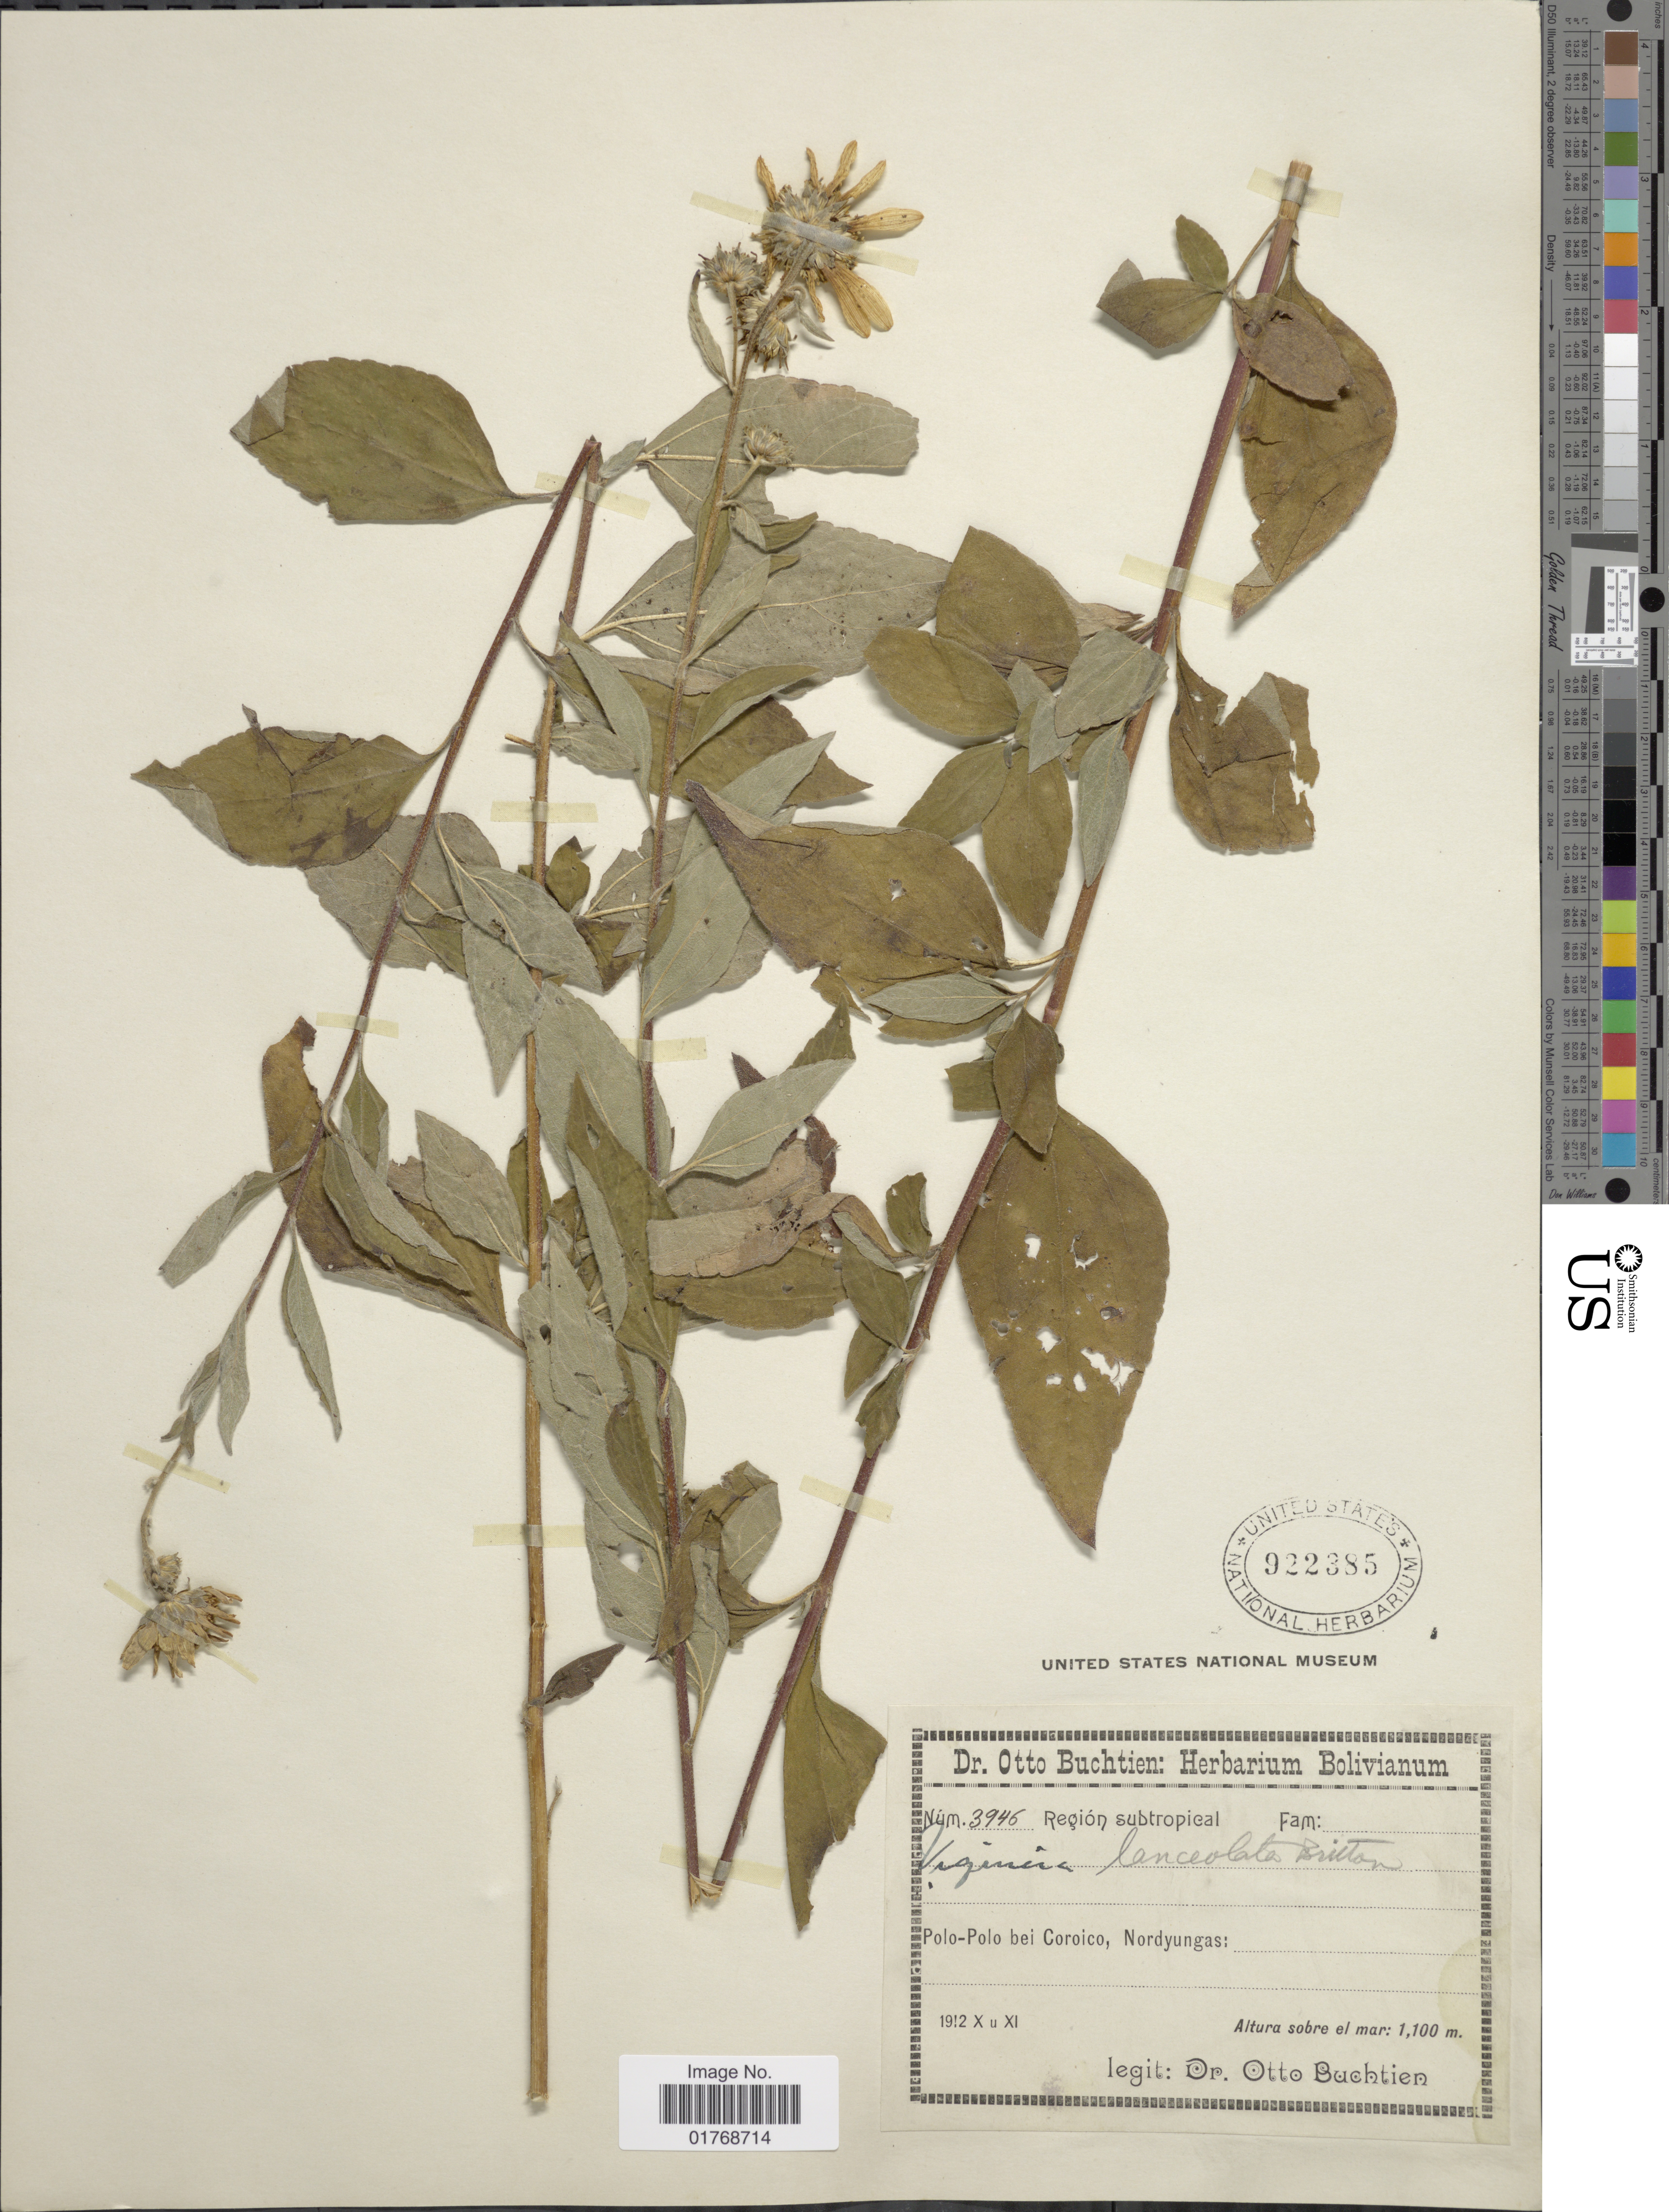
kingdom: Plantae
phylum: Tracheophyta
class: Magnoliopsida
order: Asterales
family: Asteraceae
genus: Viguiera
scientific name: Viguiera laciniata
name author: A. Gray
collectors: O. Buchtien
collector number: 3946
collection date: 1912-10/1912-11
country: Bolivia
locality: Región subtropical. Polo-Polo bei Coroico, Nordyungas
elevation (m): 1100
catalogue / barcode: US 922385